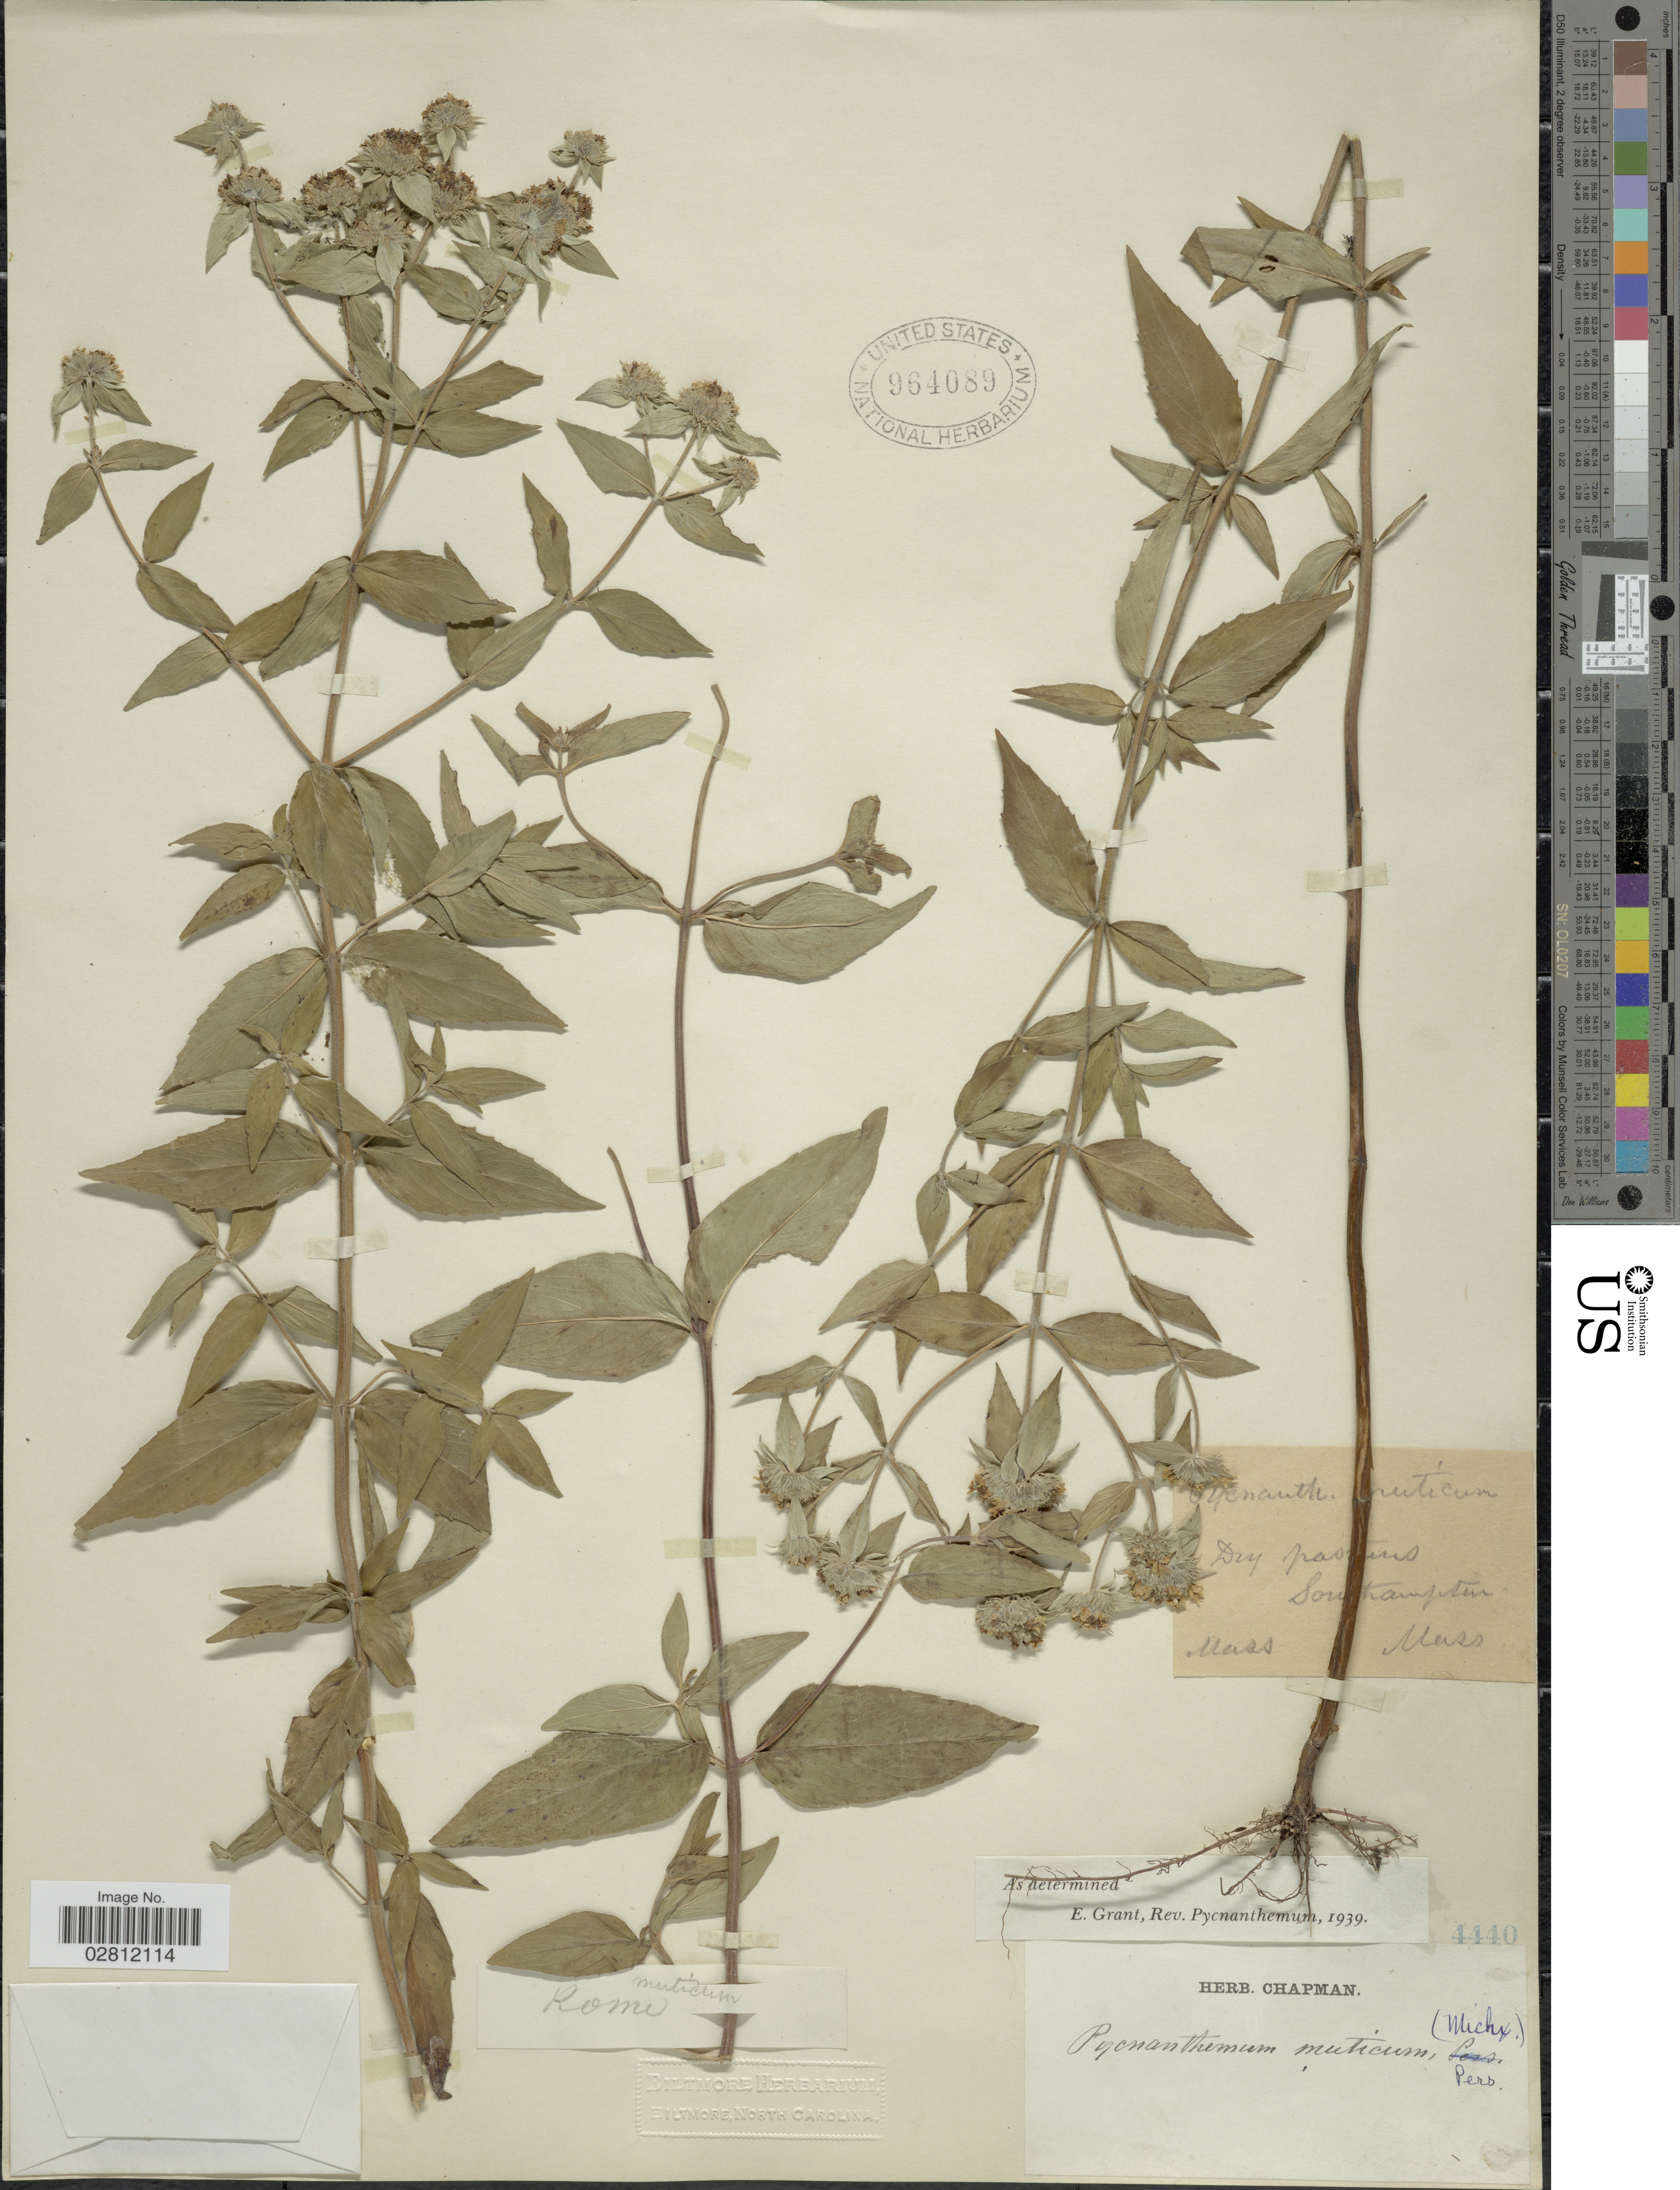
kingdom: Plantae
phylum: Tracheophyta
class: Magnoliopsida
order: Lamiales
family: Lamiaceae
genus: Pycnanthemum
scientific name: Pycnanthemum muticum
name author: (Michx.) Pers.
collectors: ex herb. Chapman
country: United States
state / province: Massachusetts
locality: Souththampton.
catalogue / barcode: US 964089